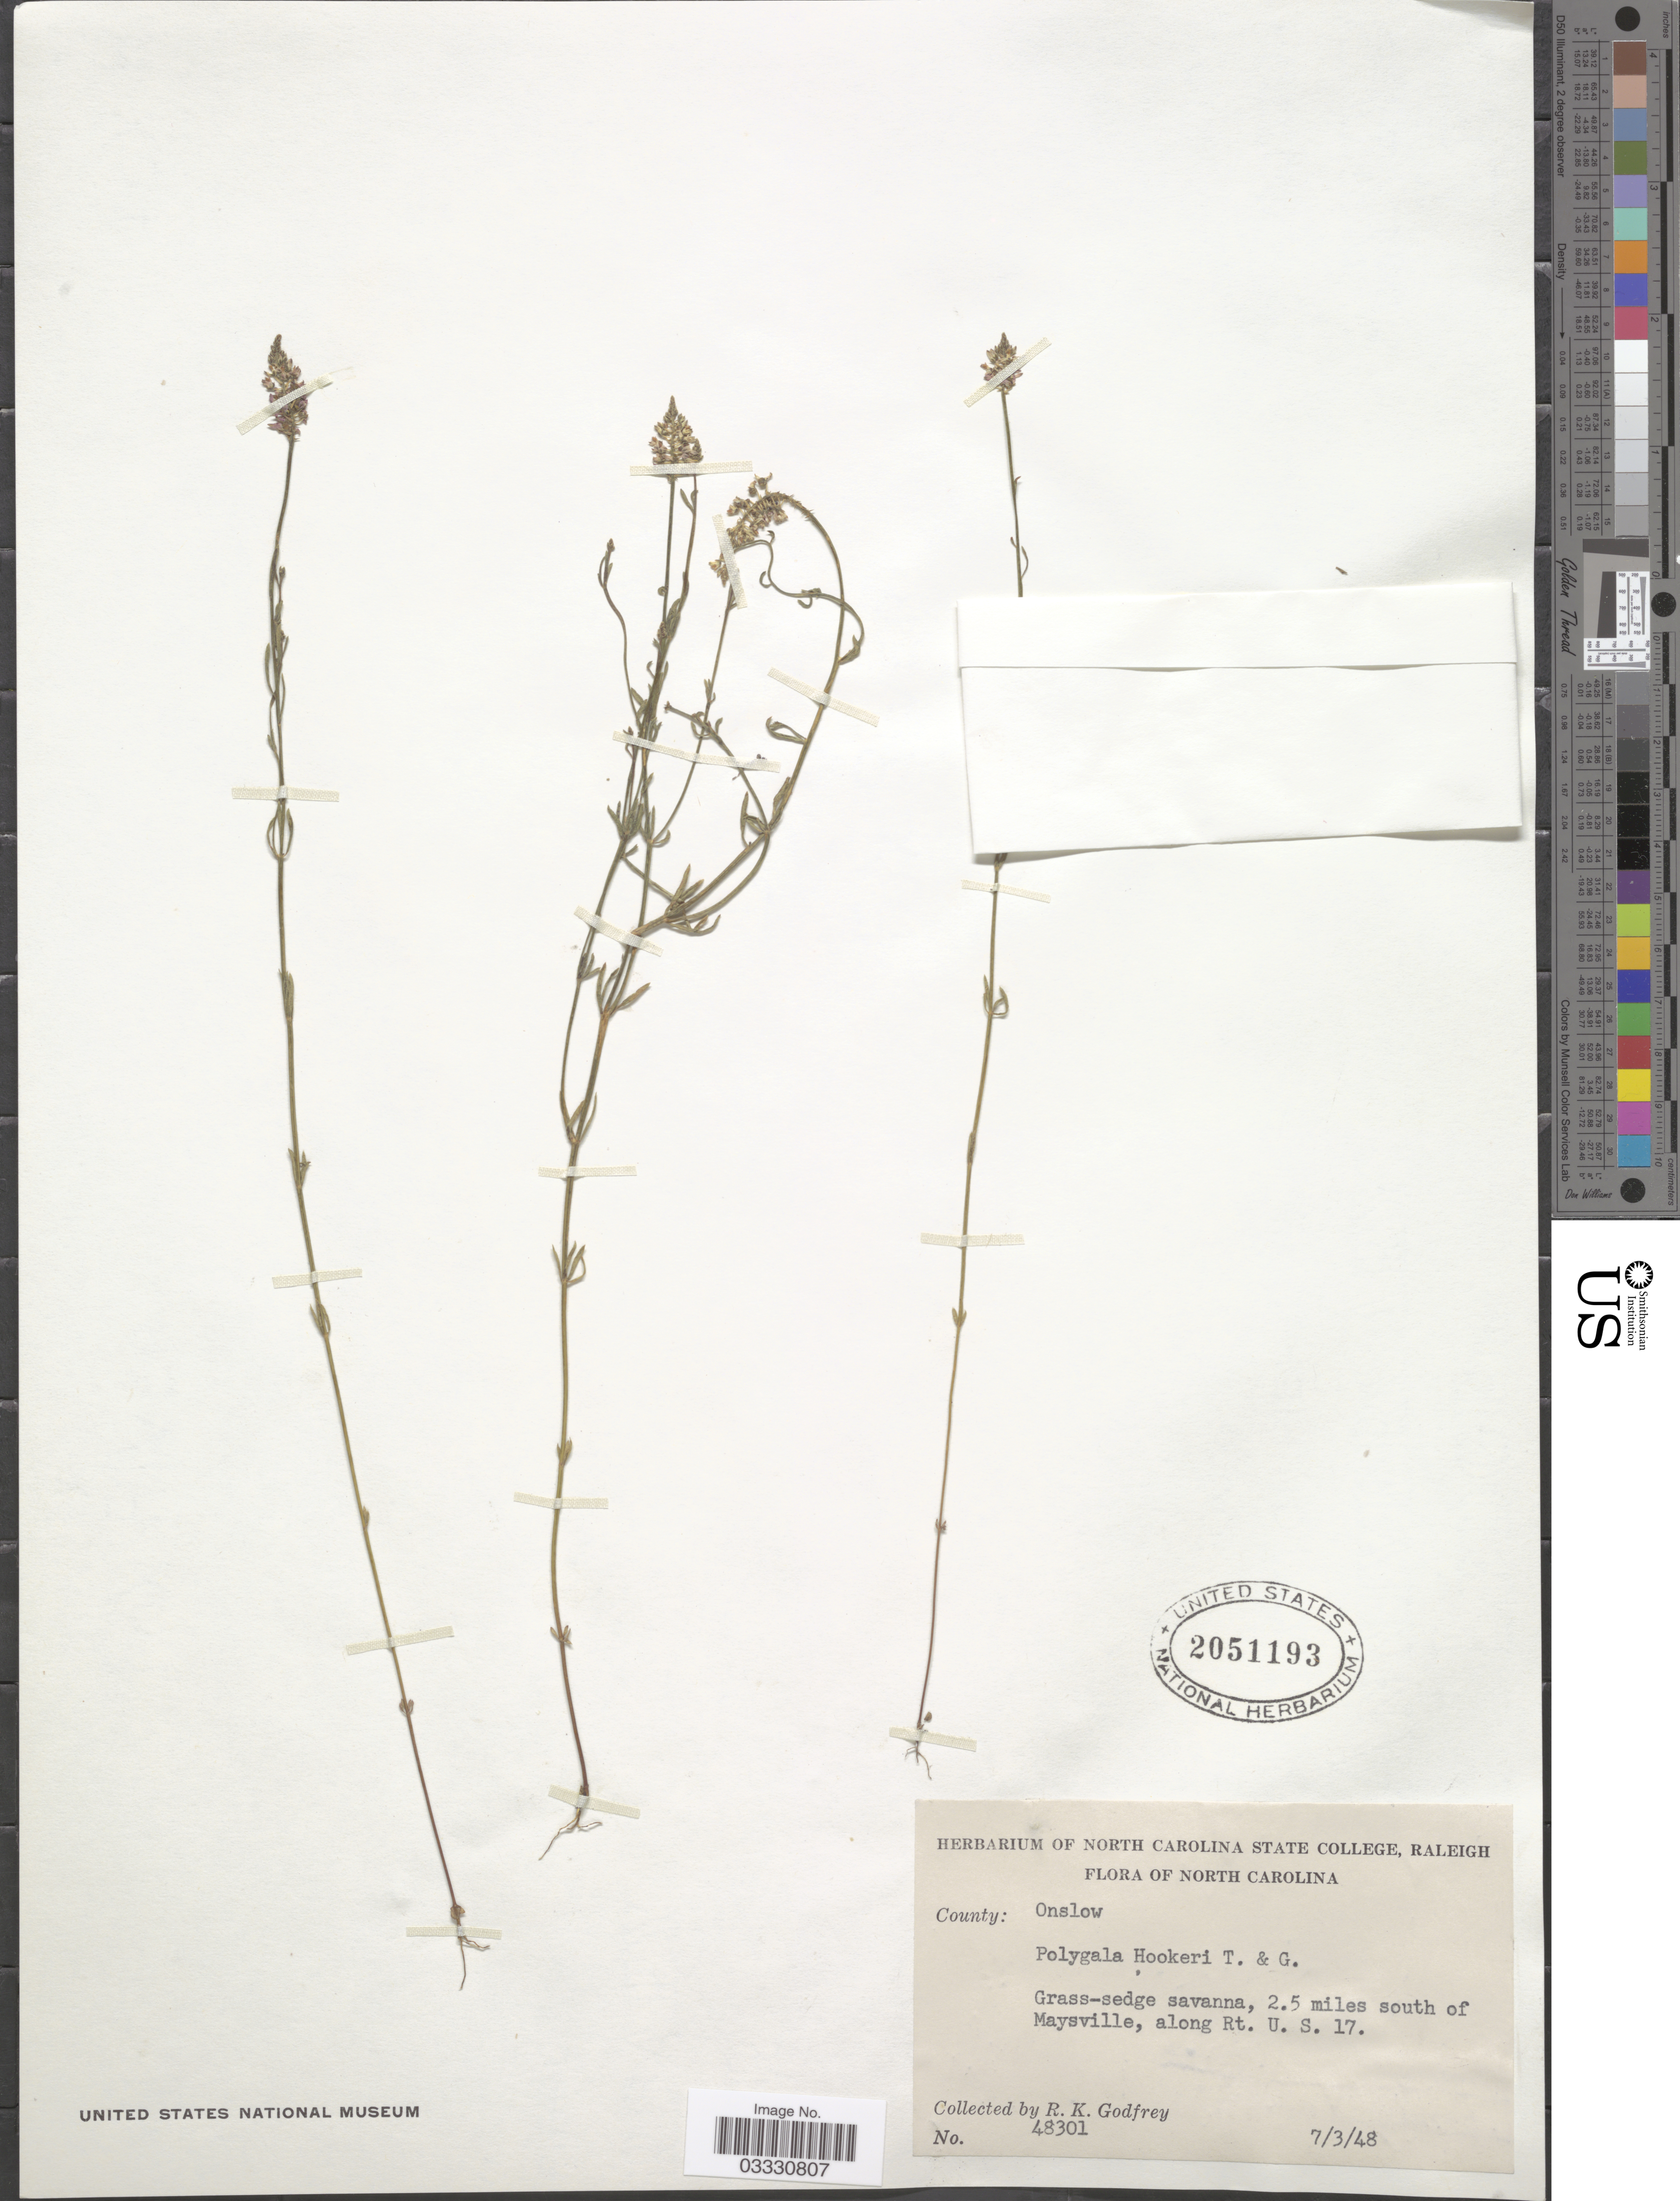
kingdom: Plantae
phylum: Tracheophyta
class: Magnoliopsida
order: Fabales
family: Polygalaceae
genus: Polygala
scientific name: Polygala hookeri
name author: Torr. & A. Gray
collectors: R. K. Godfrey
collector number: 48301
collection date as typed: Transcribed d/m/y: 3/7/48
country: United States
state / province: North Carolina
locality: County: Onslow. 2.5 miles south of Maysville, along Rt. U. S. 17.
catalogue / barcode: US 2051193